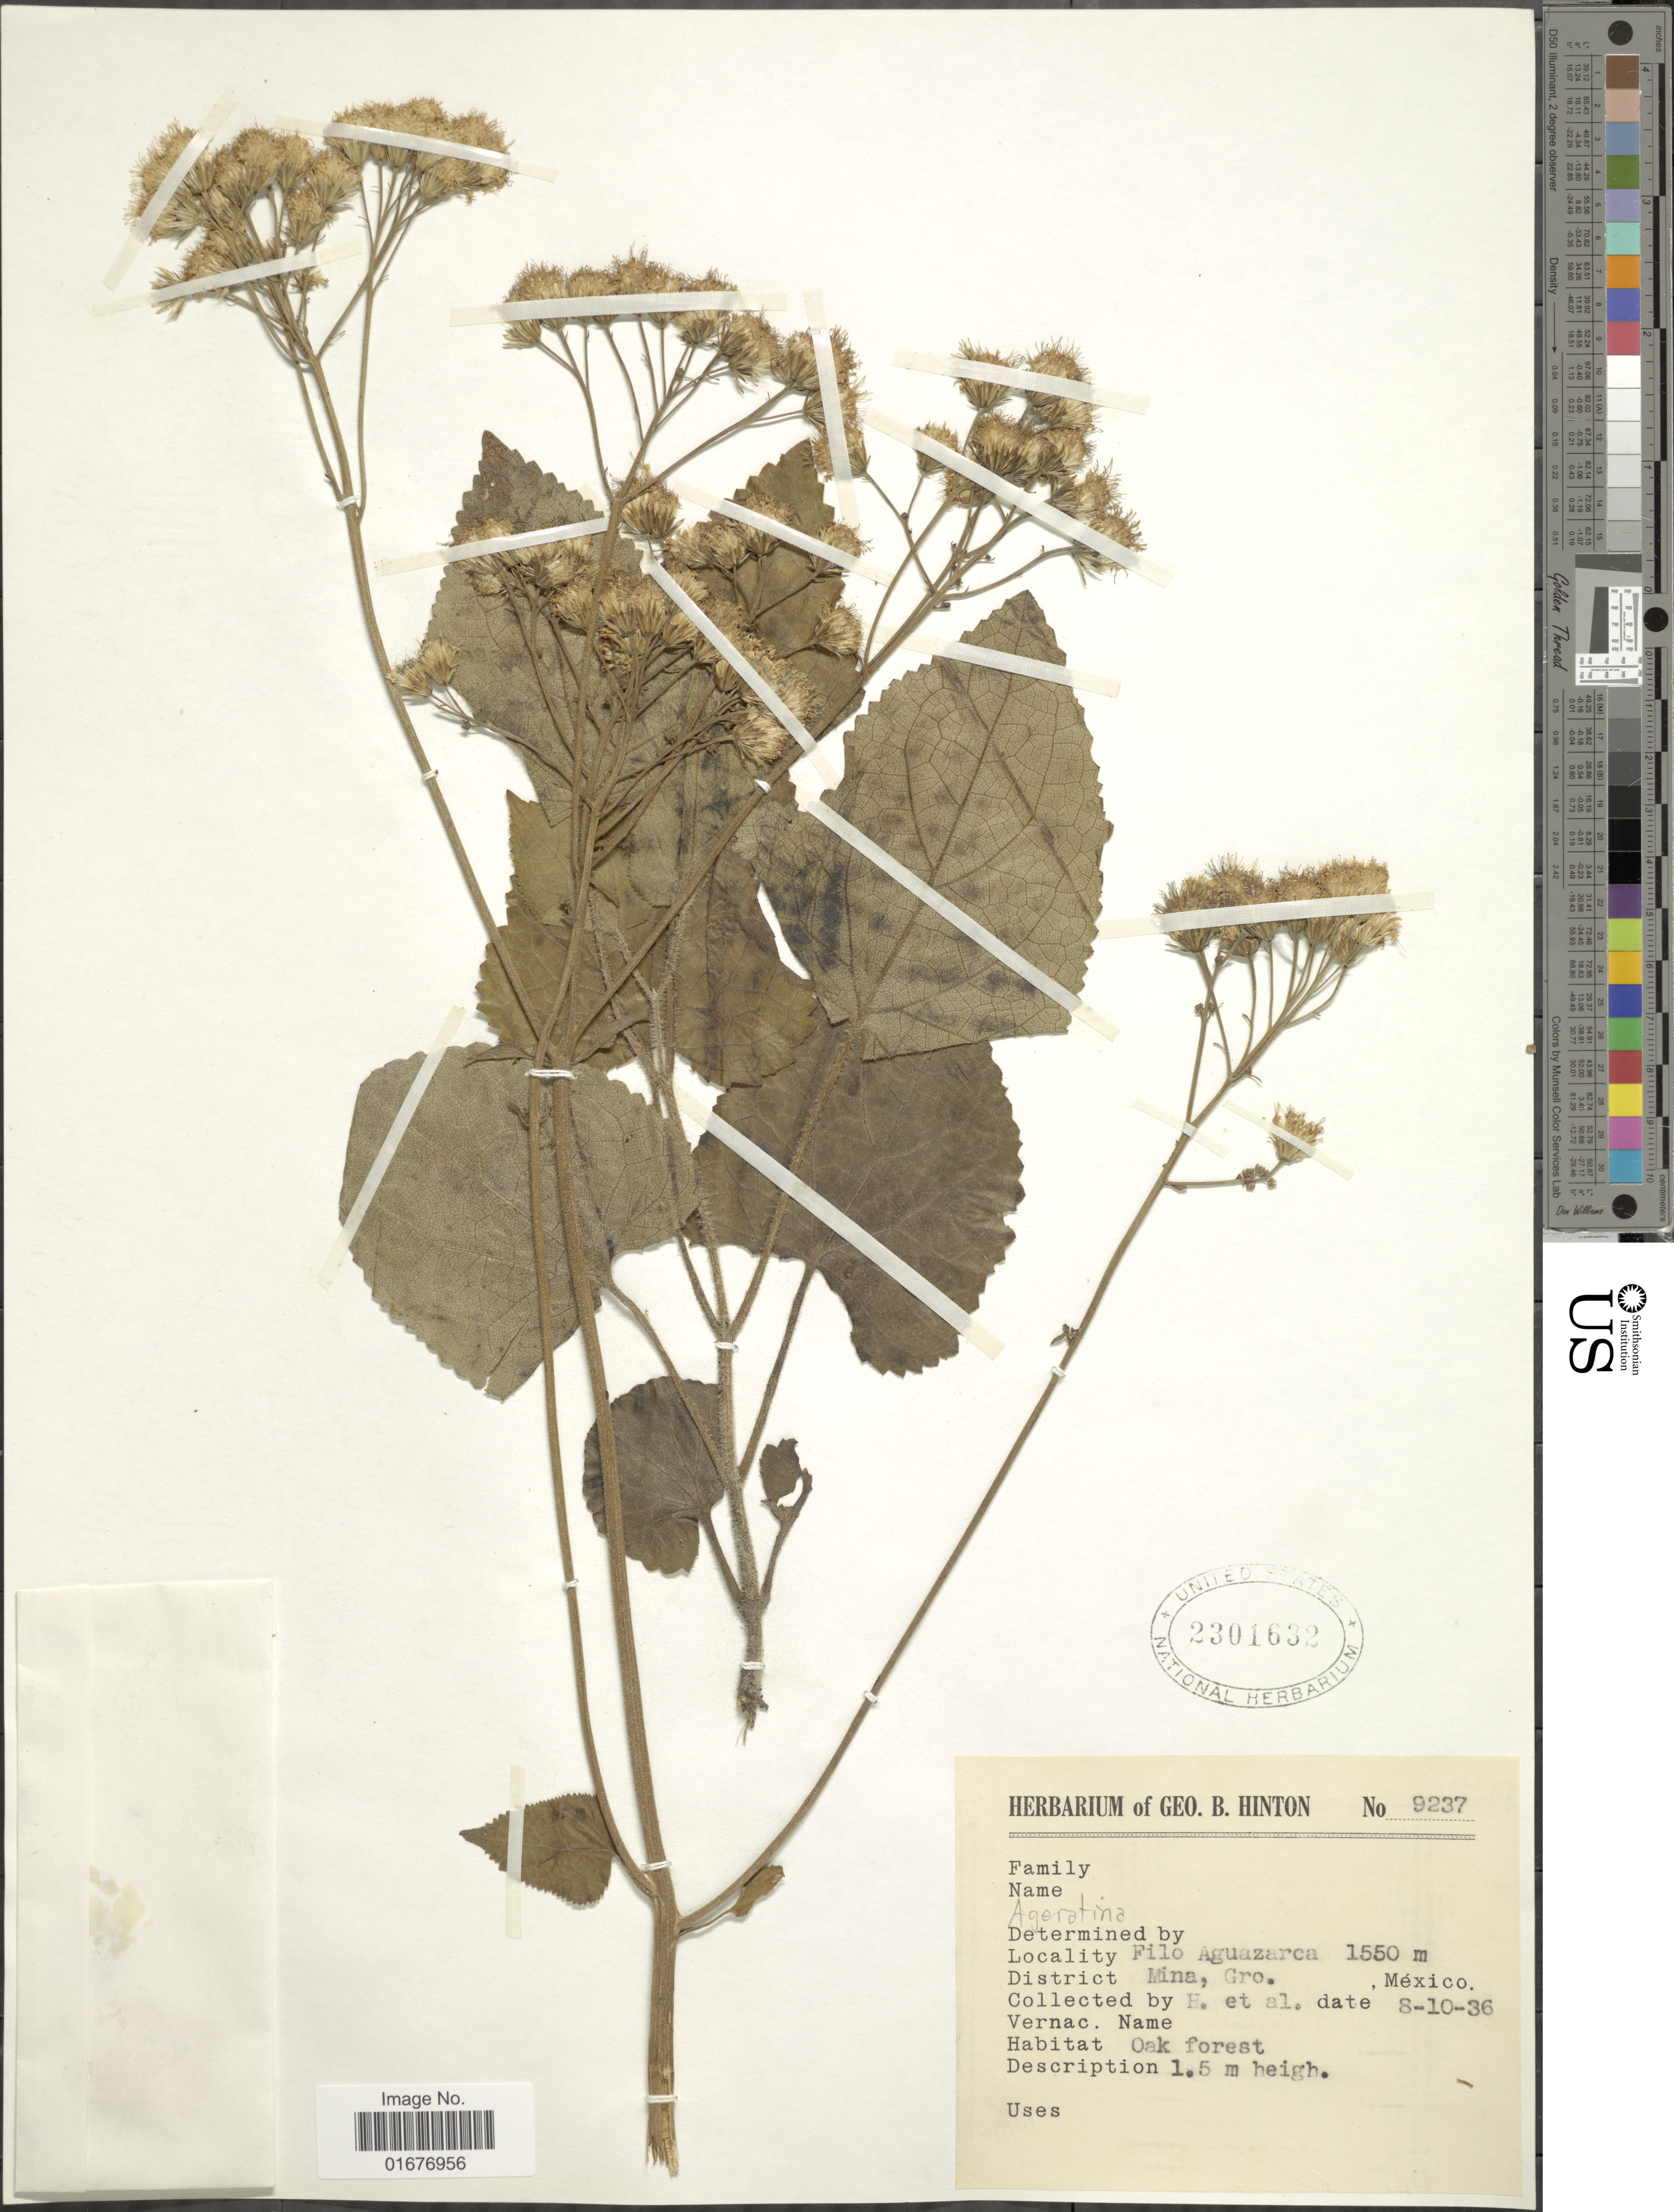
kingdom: Plantae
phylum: Tracheophyta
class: Magnoliopsida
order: Asterales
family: Asteraceae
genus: Ageratina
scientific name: Ageratina triniona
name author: (Mc Vaugh) R.M. King & H. Rob.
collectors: G. B. Hinton & et al.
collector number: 9237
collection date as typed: Transcribed d/m/y: 8/10/36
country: Mexico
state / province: Guerrero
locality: Filo Aguazarca, Mina, Gro.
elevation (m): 1550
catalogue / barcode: US 2301632